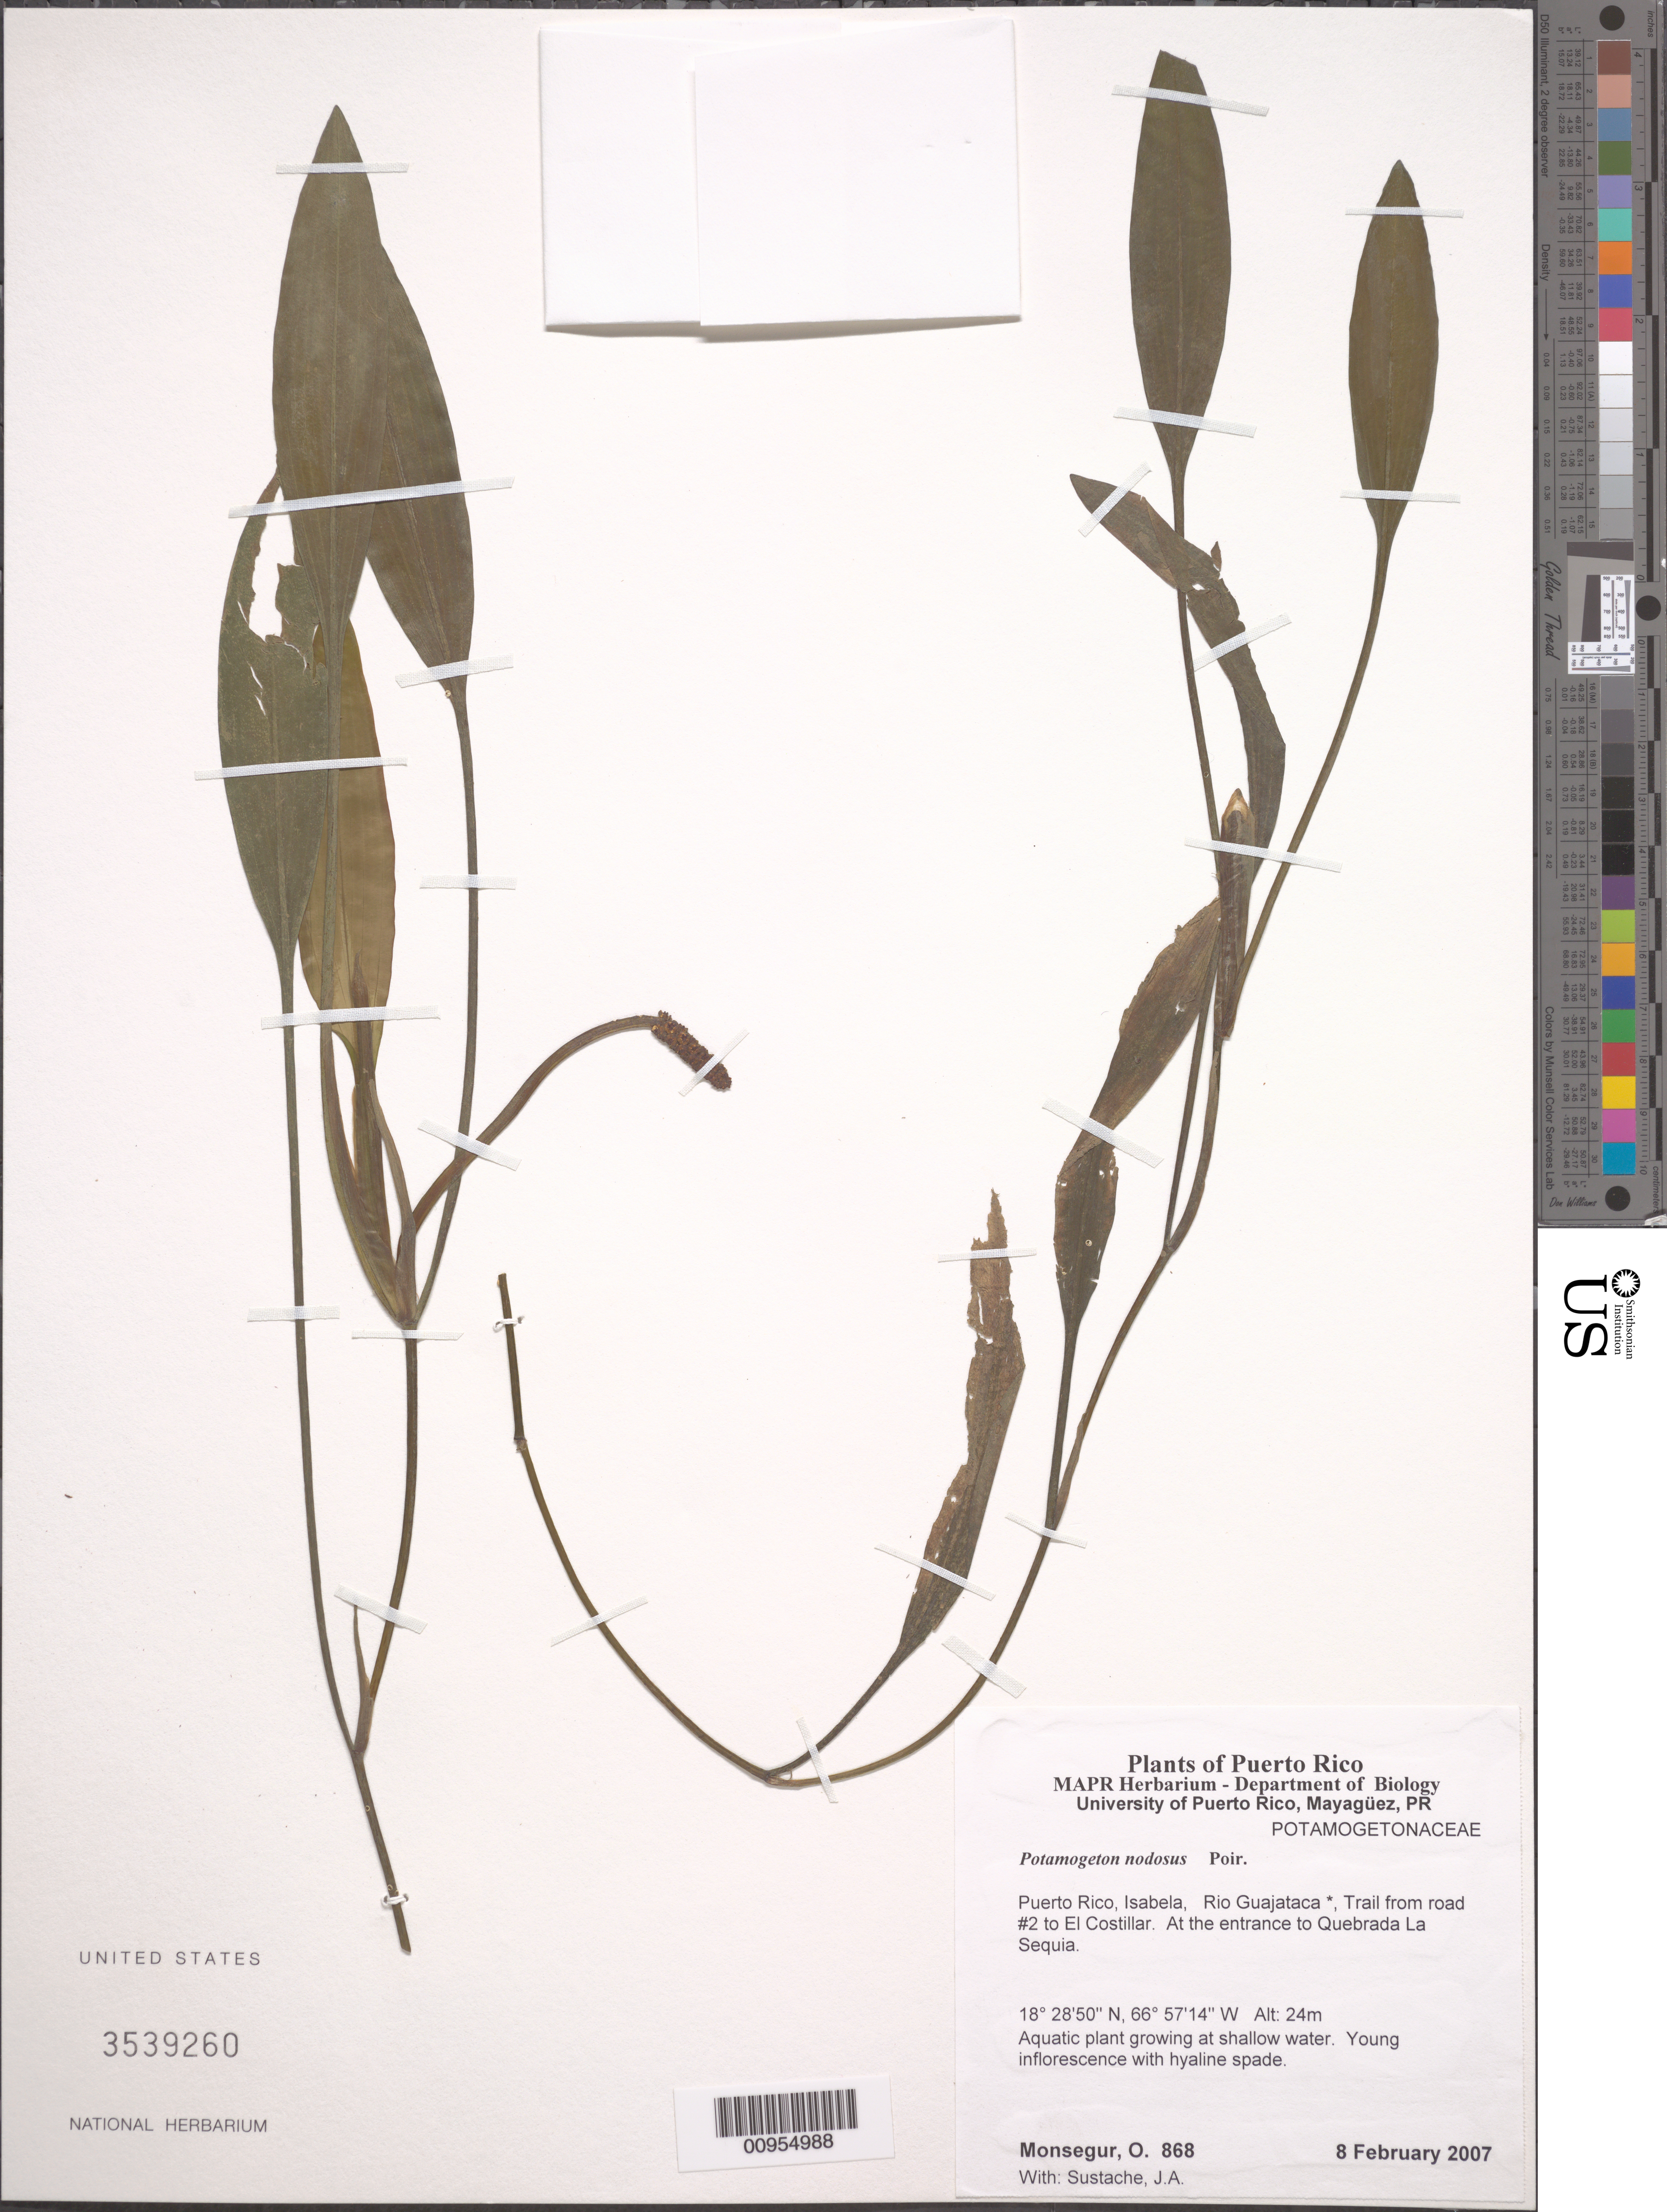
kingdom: Plantae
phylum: Tracheophyta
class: Liliopsida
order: Alismatales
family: Potamogetonaceae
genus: Potamogeton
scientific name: Potamogeton nodosus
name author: Poir.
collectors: O. Monsegur & J. Sustache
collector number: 868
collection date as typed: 08 Feb 2007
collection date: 2007-02-08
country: Puerto Rico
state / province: Isabela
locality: Trail from road #2 to El Costillar. At the entrance to Quebrada La Sequia.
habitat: Aquatic plant growing at shallow water.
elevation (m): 24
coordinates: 18.28504, 66.57144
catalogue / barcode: US 3539260